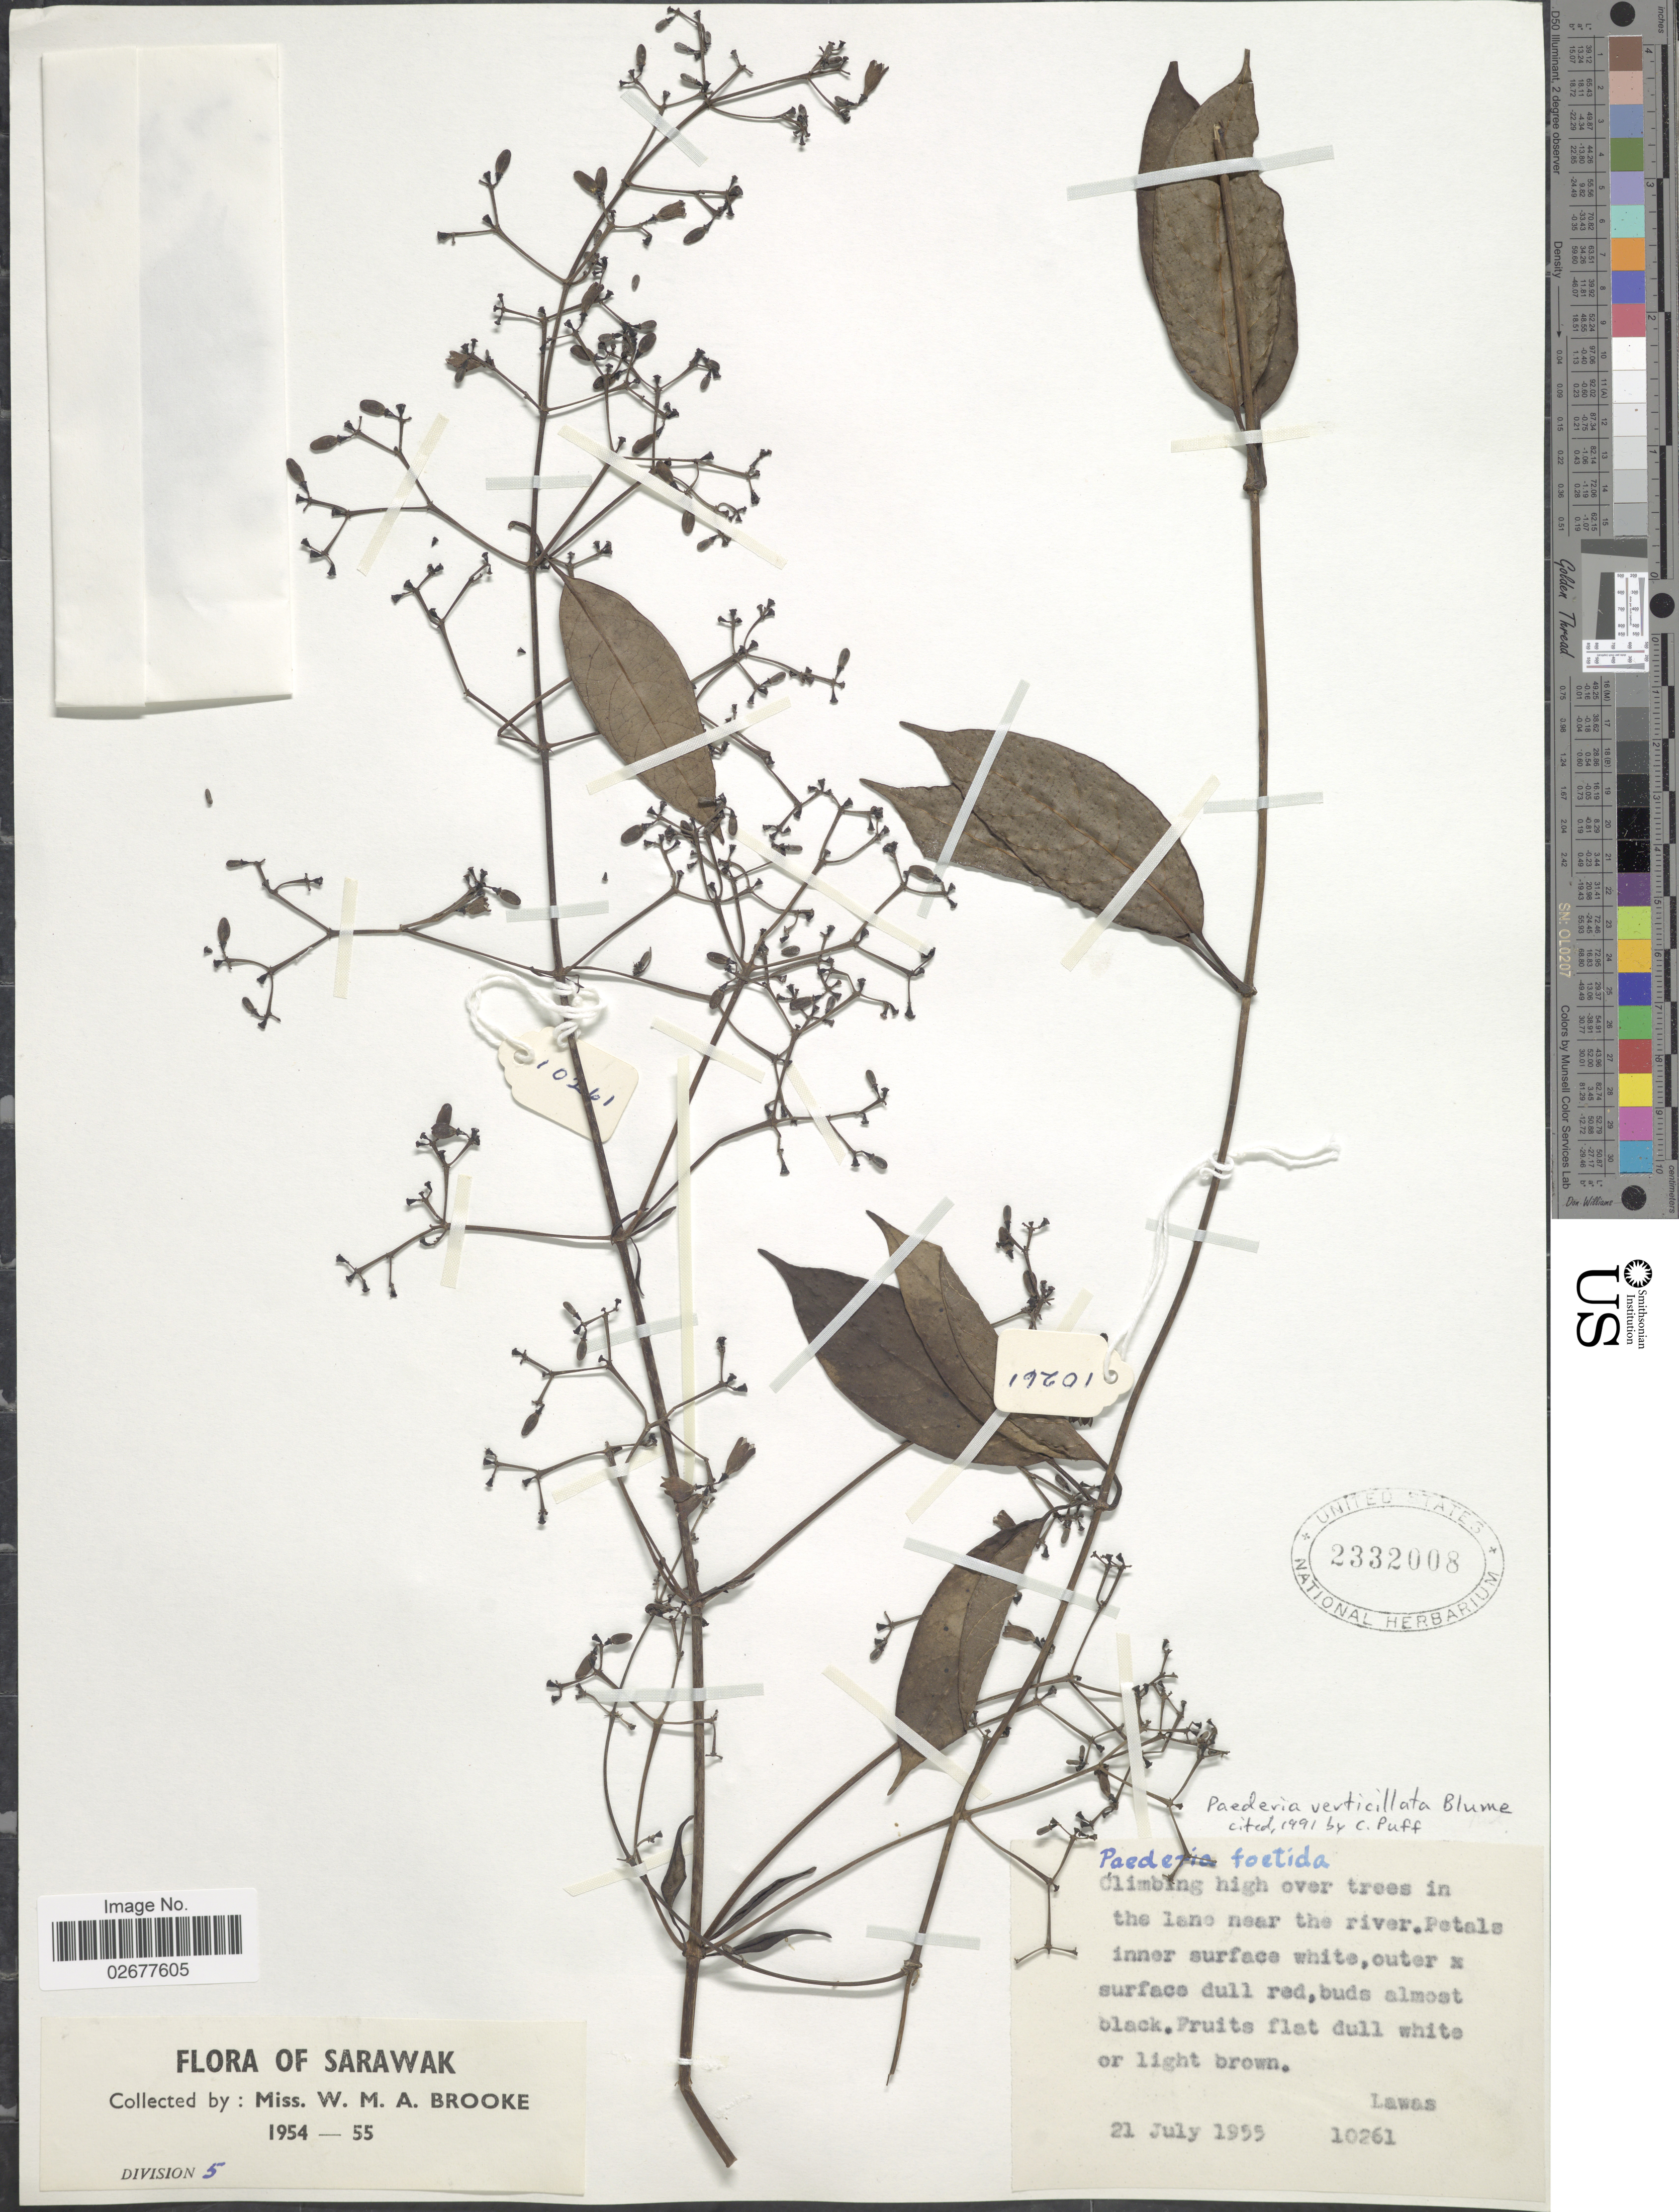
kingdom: Plantae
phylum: Tracheophyta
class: Magnoliopsida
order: Gentianales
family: Rubiaceae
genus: Paederia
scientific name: Paederia verticillata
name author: Blume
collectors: W. Brooke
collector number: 10261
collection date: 1955-07-21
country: Malaysia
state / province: Sarawak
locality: Lawas. Division 5.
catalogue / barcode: US 2332008